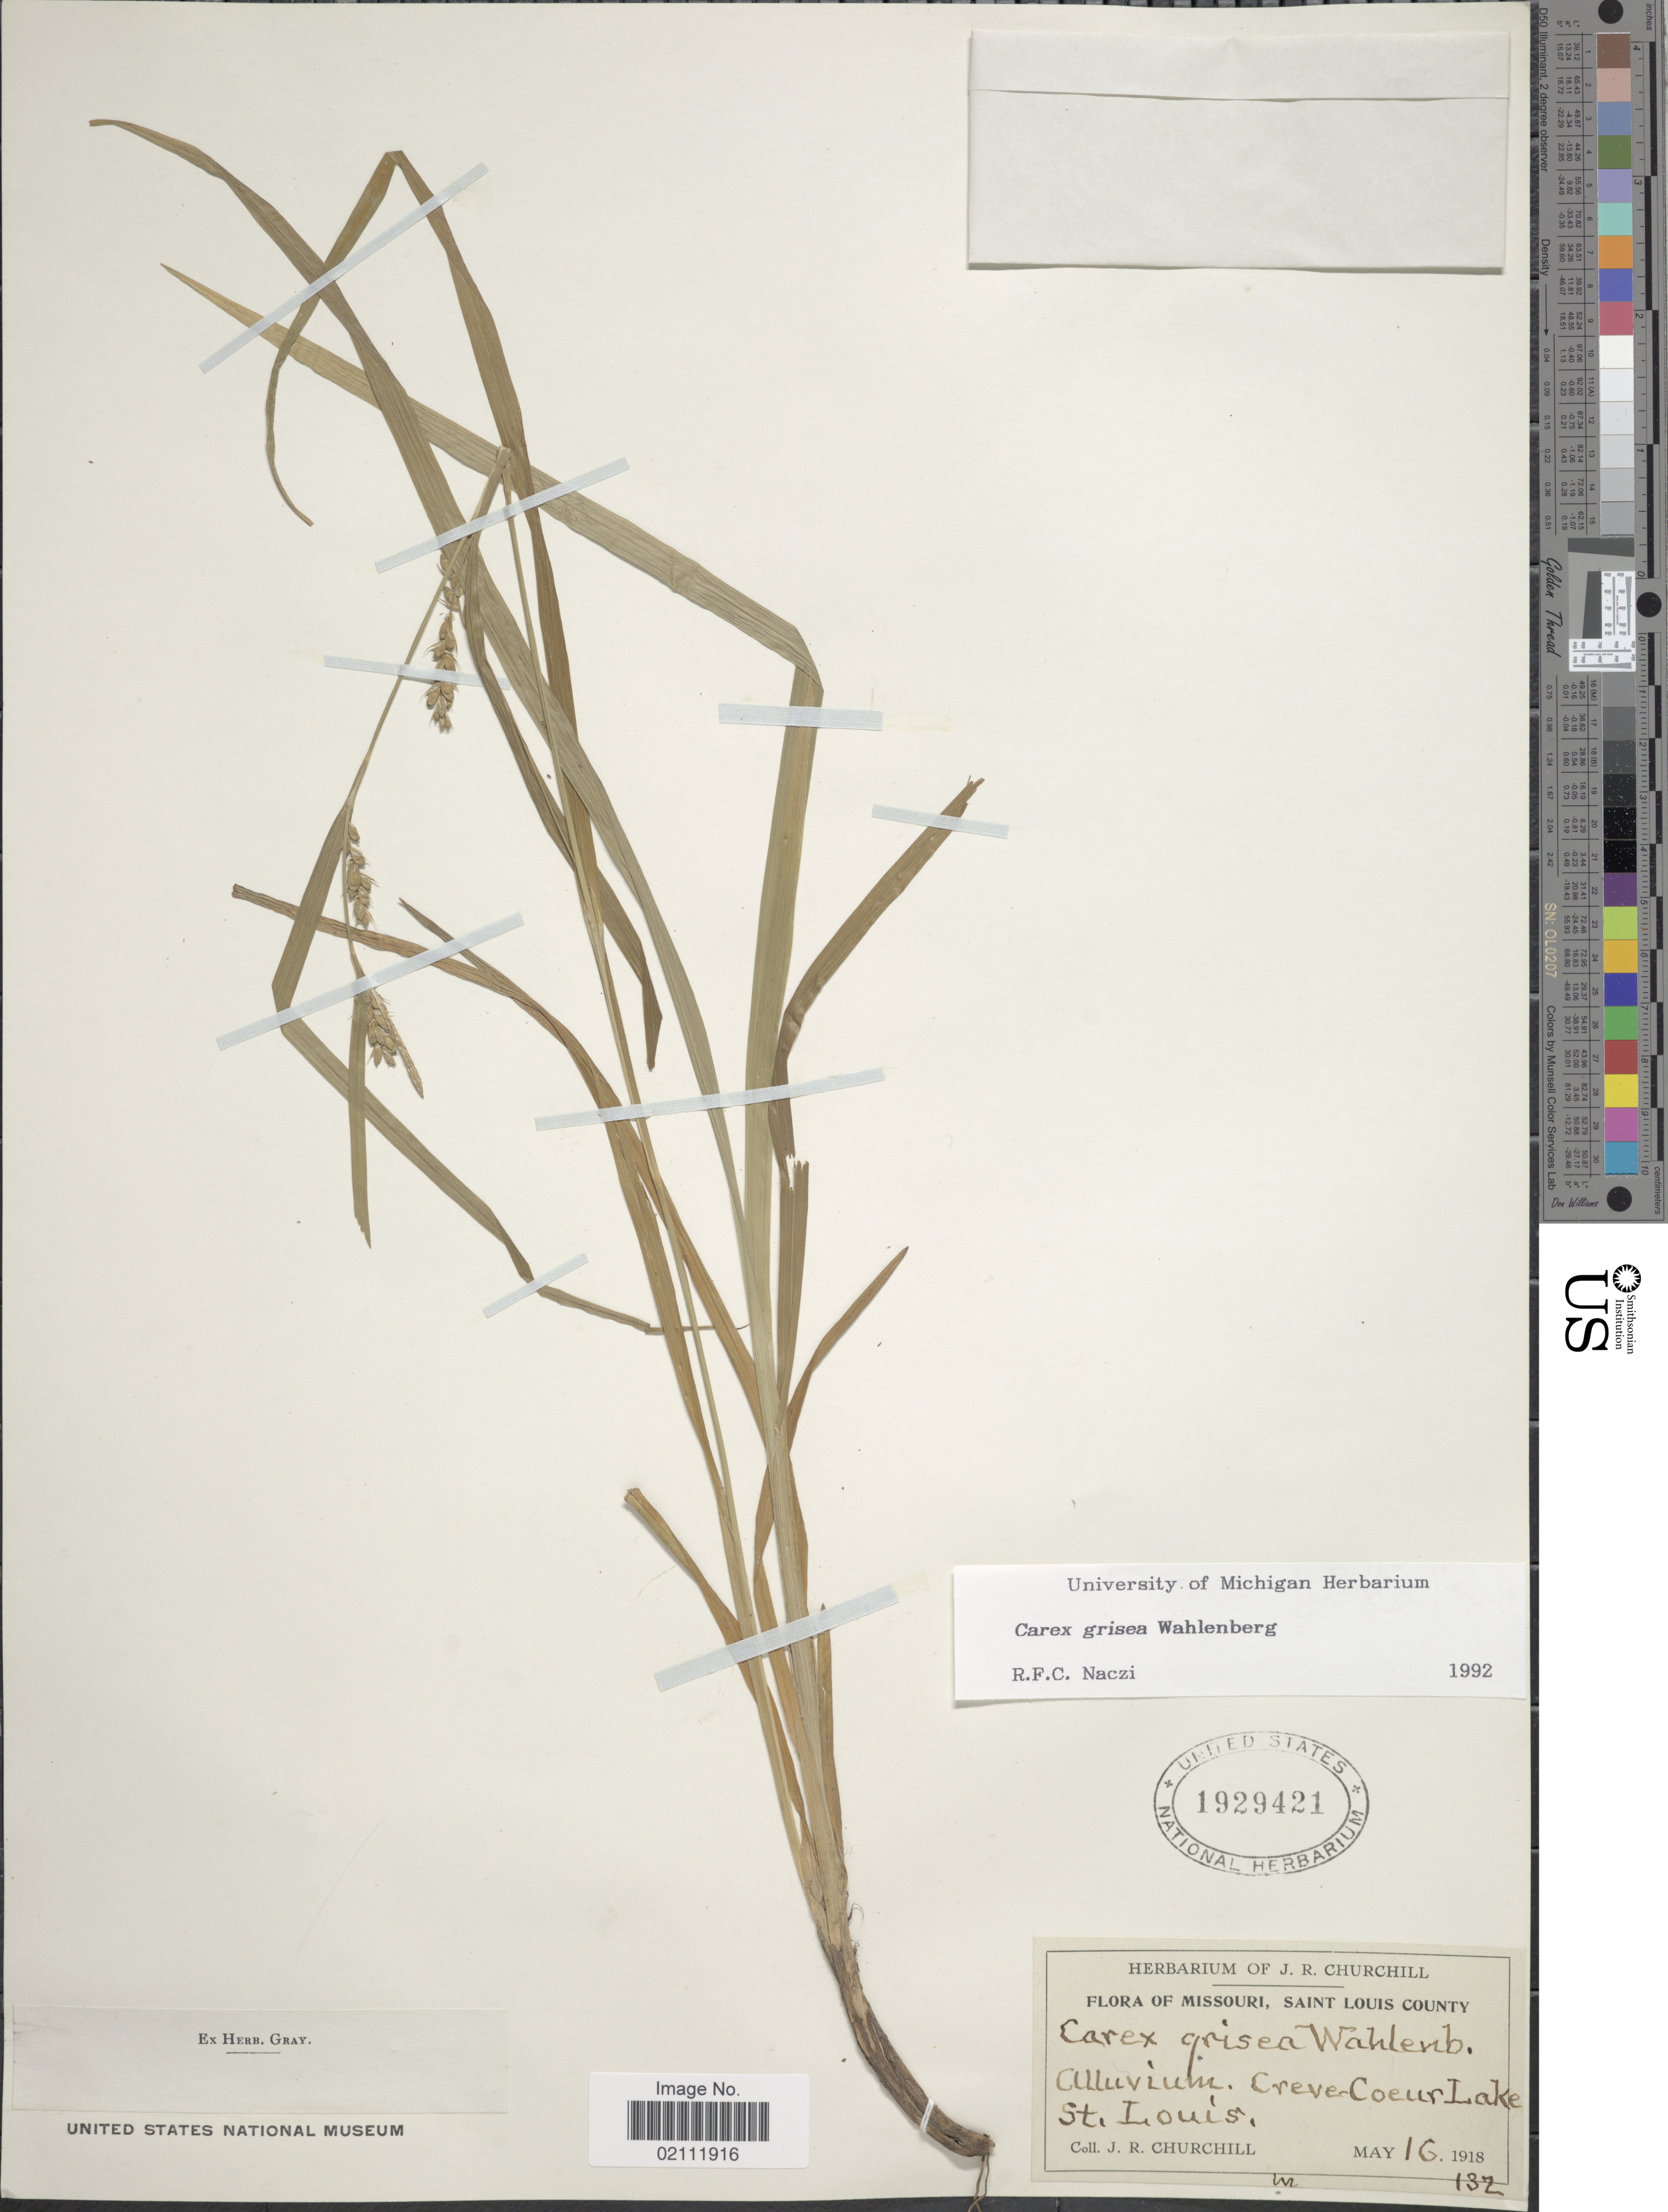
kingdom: Plantae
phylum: Tracheophyta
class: Liliopsida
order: Poales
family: Cyperaceae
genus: Carex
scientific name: Carex grisea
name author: Wahlenb.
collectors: J. Churchill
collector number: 132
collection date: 1918-05-16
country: United States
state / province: Missouri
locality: Saint Louis County. Creve- Coeur Lake, St. Louis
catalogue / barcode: US 1929421